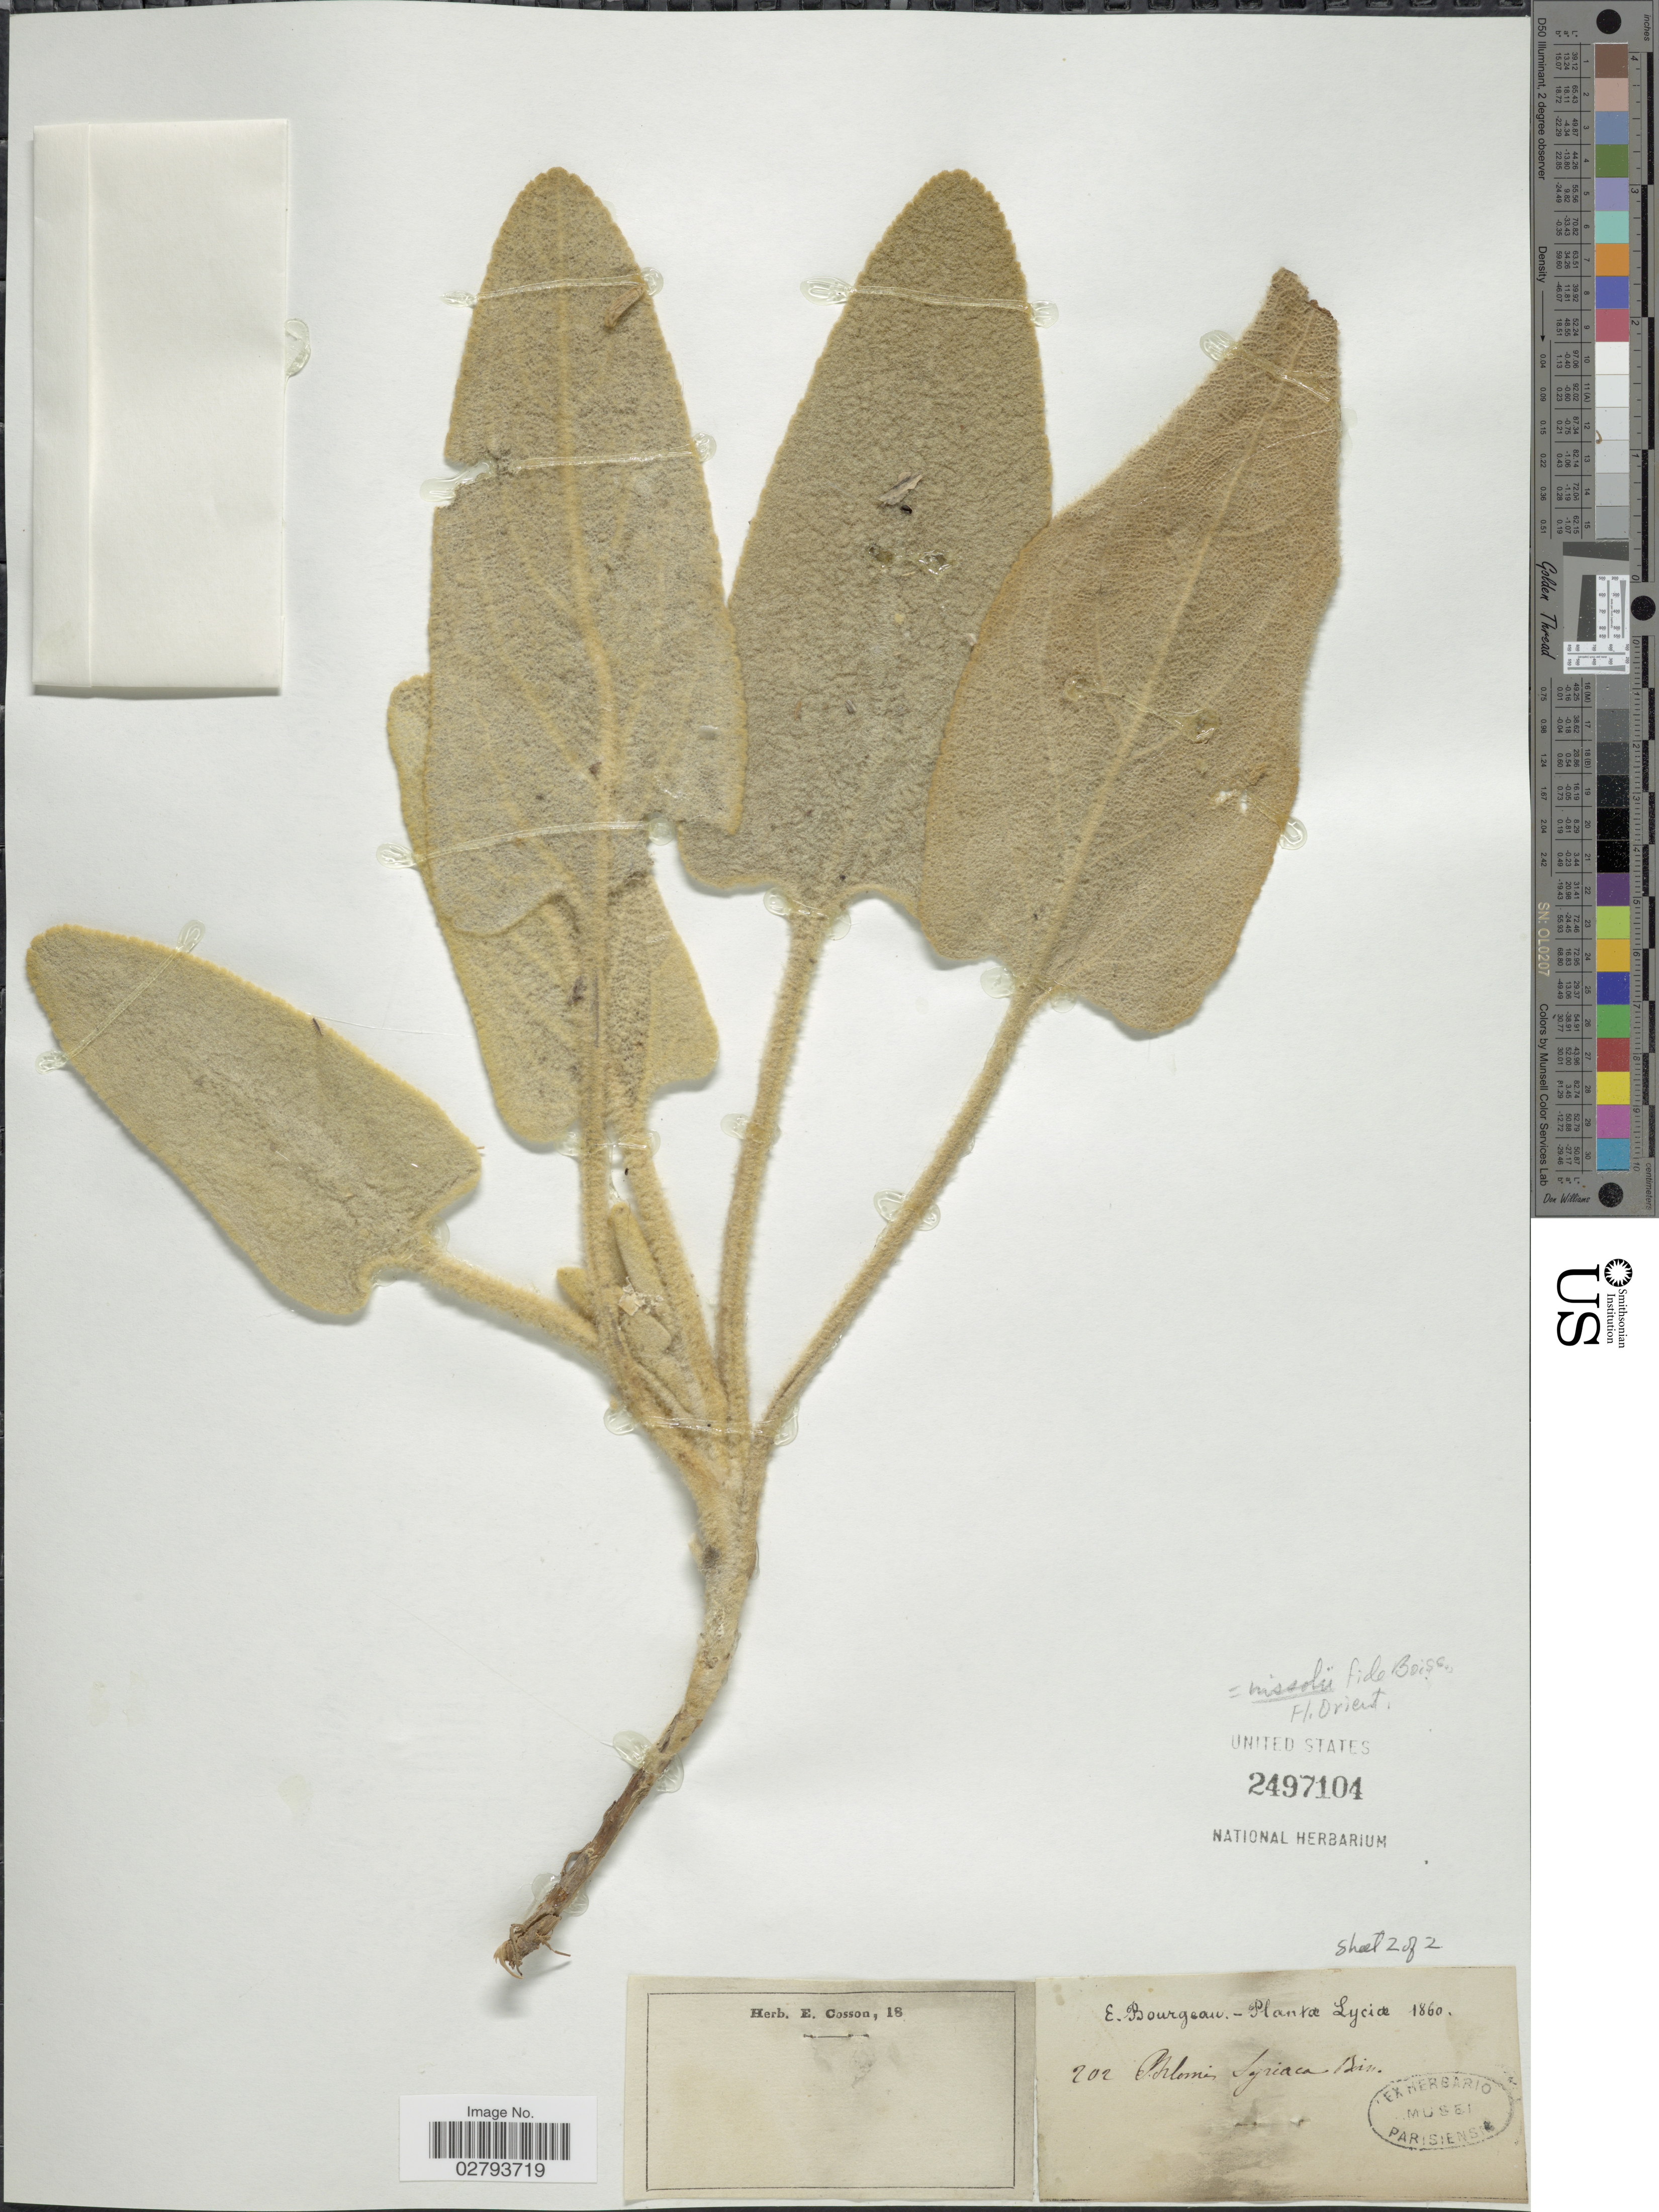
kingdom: Plantae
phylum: Tracheophyta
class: Magnoliopsida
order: Lamiales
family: Lamiaceae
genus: Phlomis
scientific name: Phlomis nissolii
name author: L.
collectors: E. Bourgeau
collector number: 202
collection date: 1860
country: Turkey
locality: Lyciæ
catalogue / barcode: US 2497104